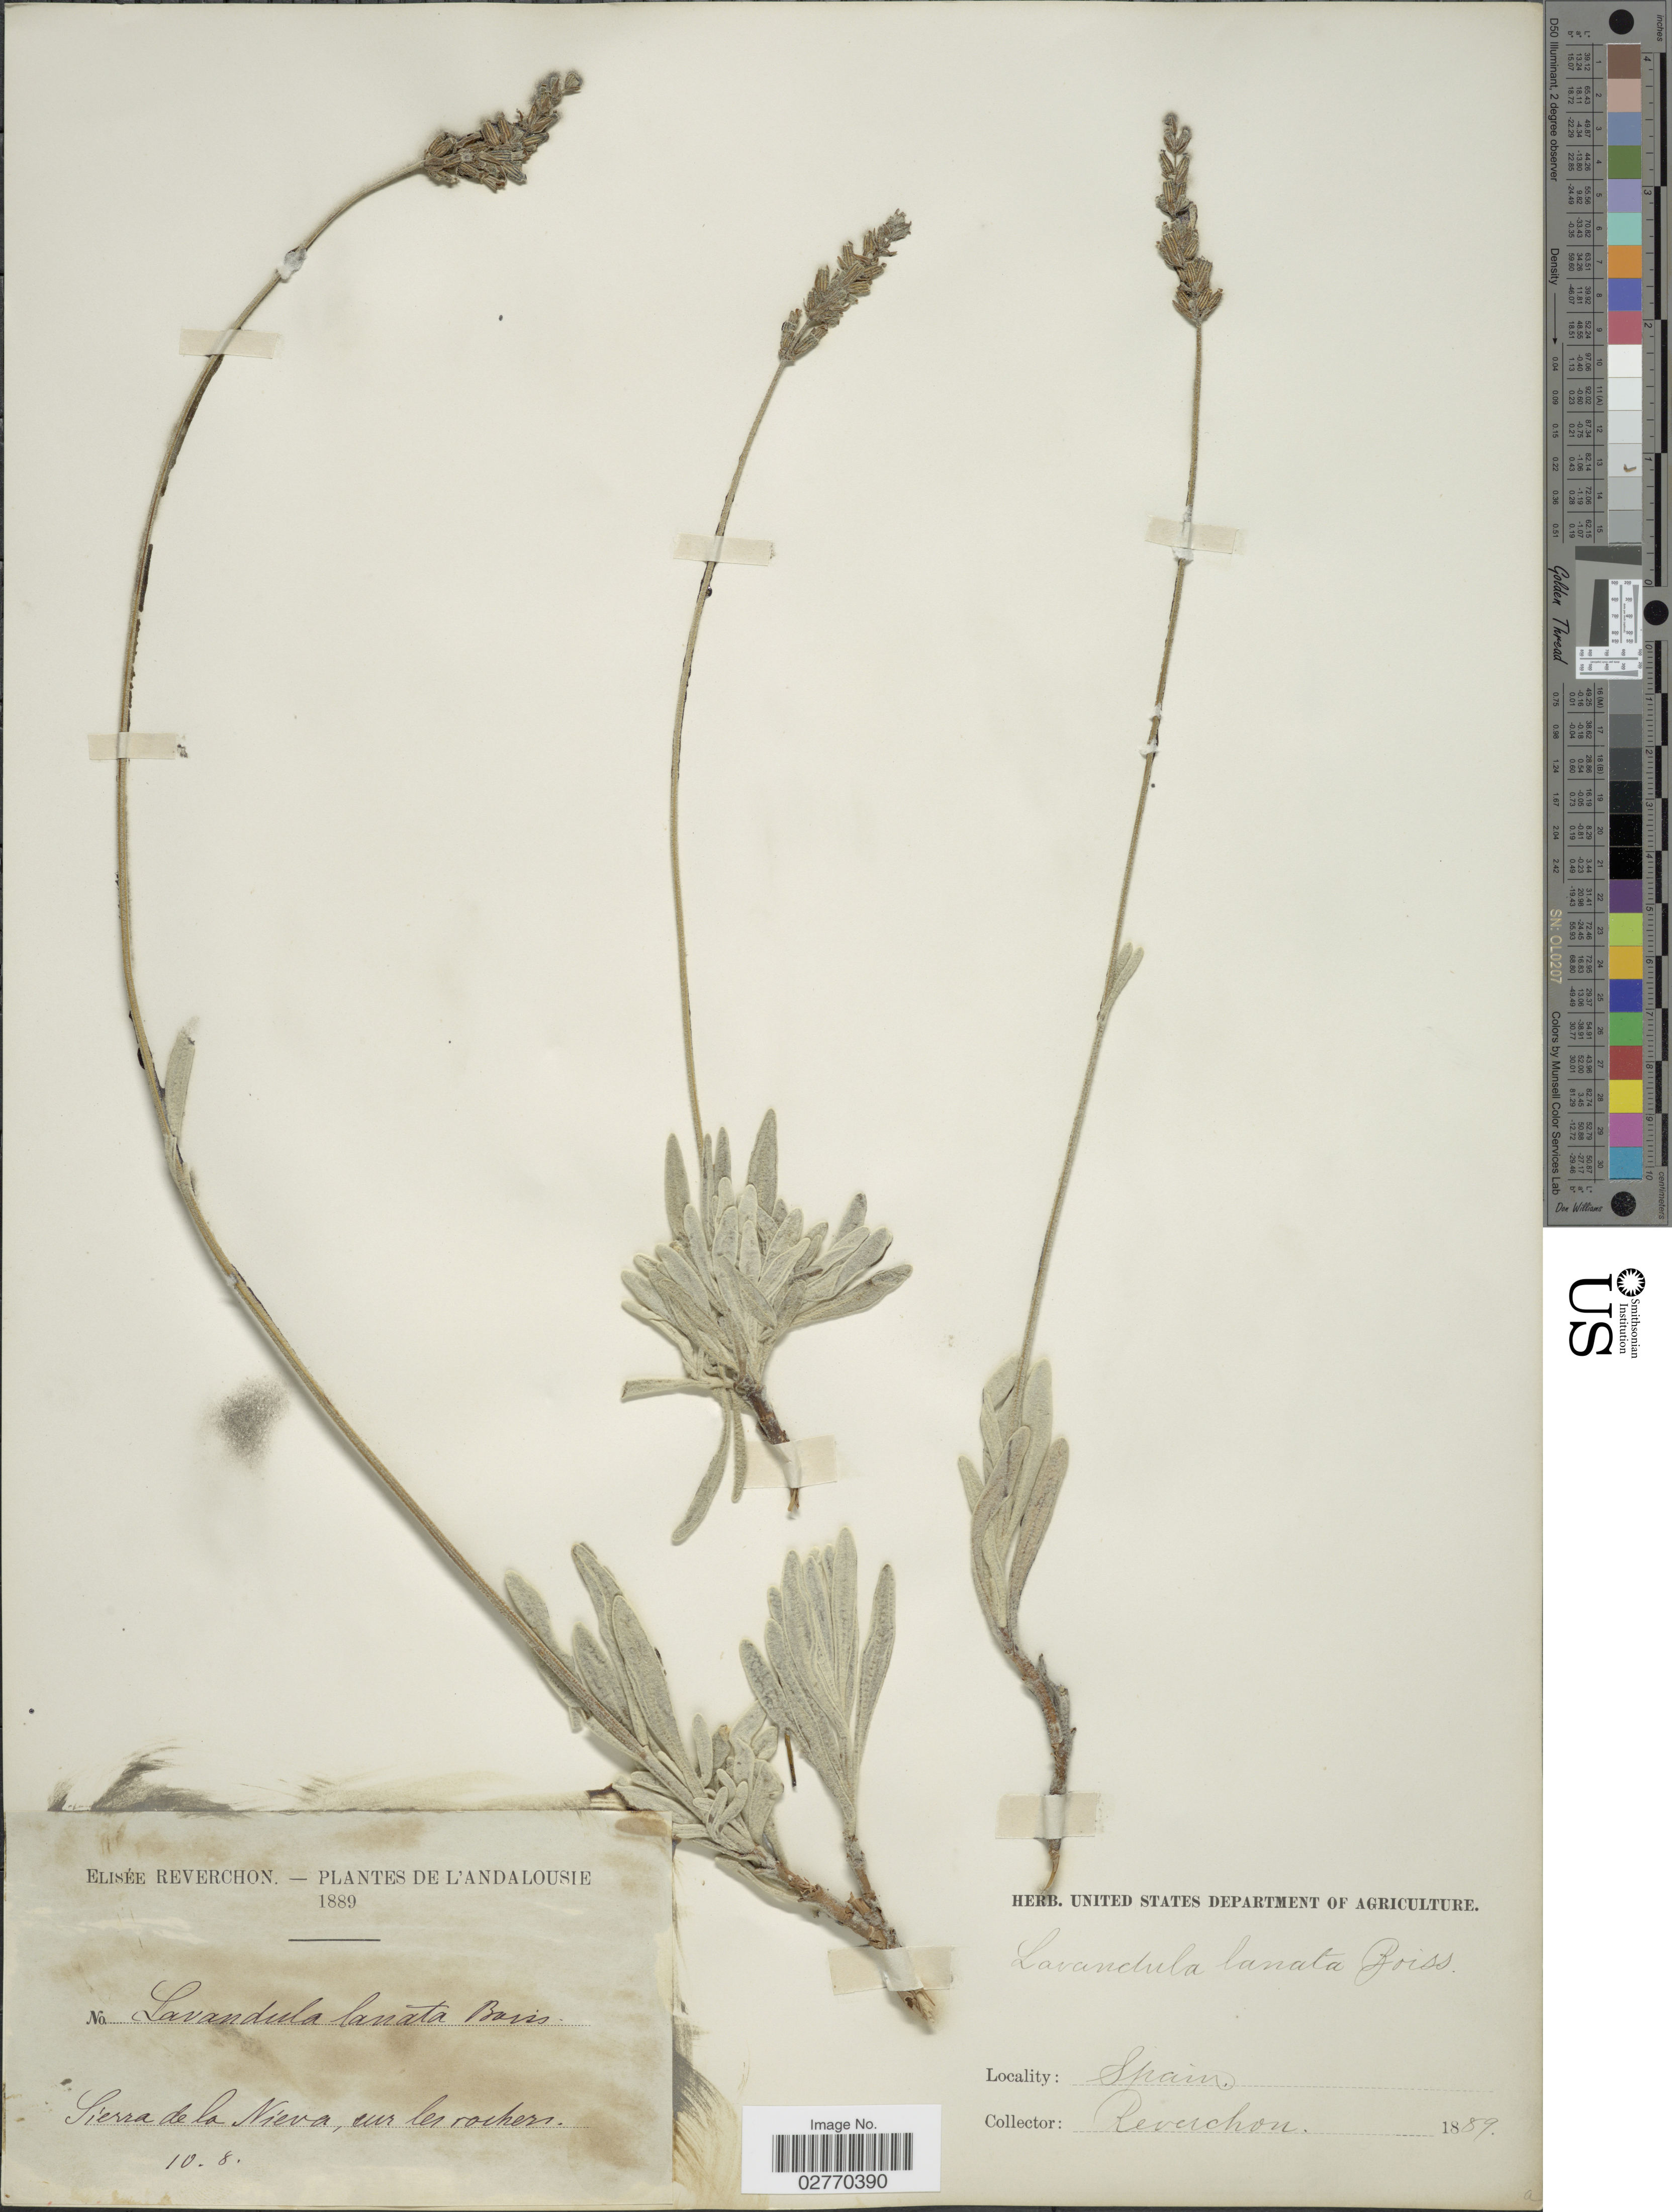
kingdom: Plantae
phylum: Tracheophyta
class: Magnoliopsida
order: Lamiales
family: Lamiaceae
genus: Lavandula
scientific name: Lavandula lanata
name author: Boiss.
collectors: E. Reverchon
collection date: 1889-08-10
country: Spain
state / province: Andalucía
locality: L'Andalousie. Sierra de la Nieva, sur les rochers.